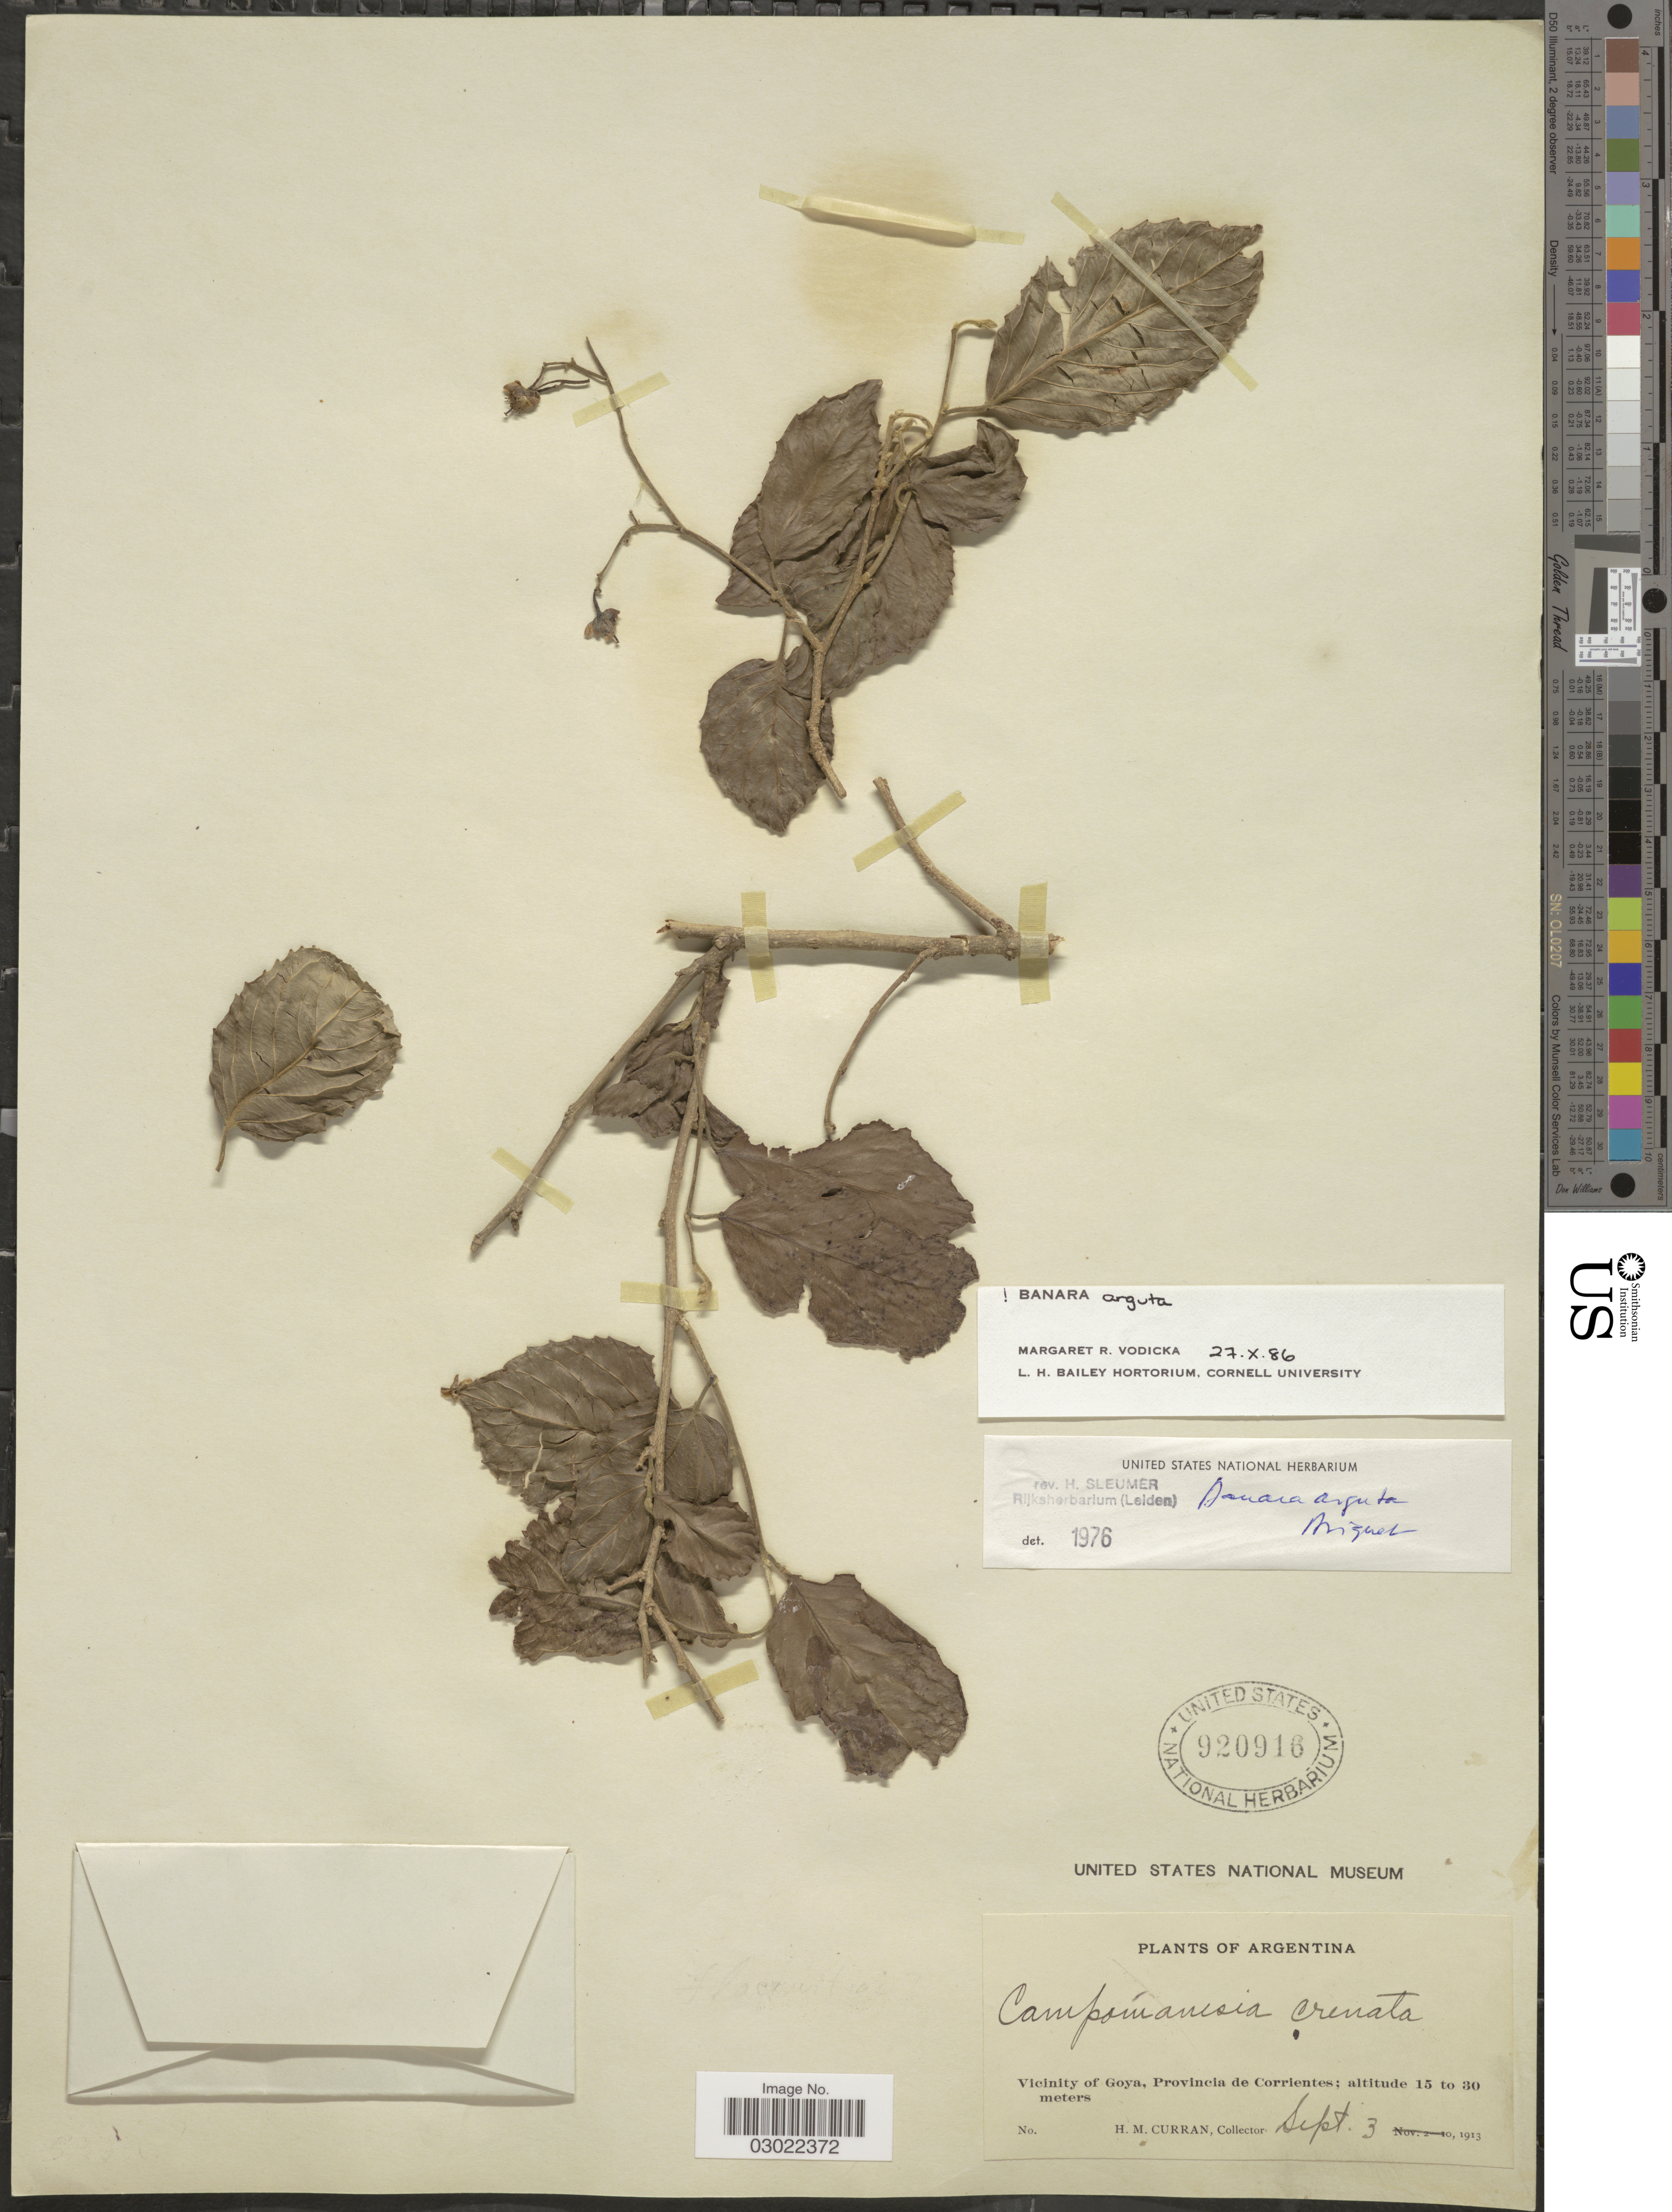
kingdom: Plantae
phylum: Tracheophyta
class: Magnoliopsida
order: Malpighiales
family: Salicaceae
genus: Banara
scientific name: Banara arguta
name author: Briq.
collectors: H. M. Curran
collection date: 1913-09-03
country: Argentina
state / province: Corrientes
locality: Vicinity of Goya, Provincia de Corrientes.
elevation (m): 15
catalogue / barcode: US 920916